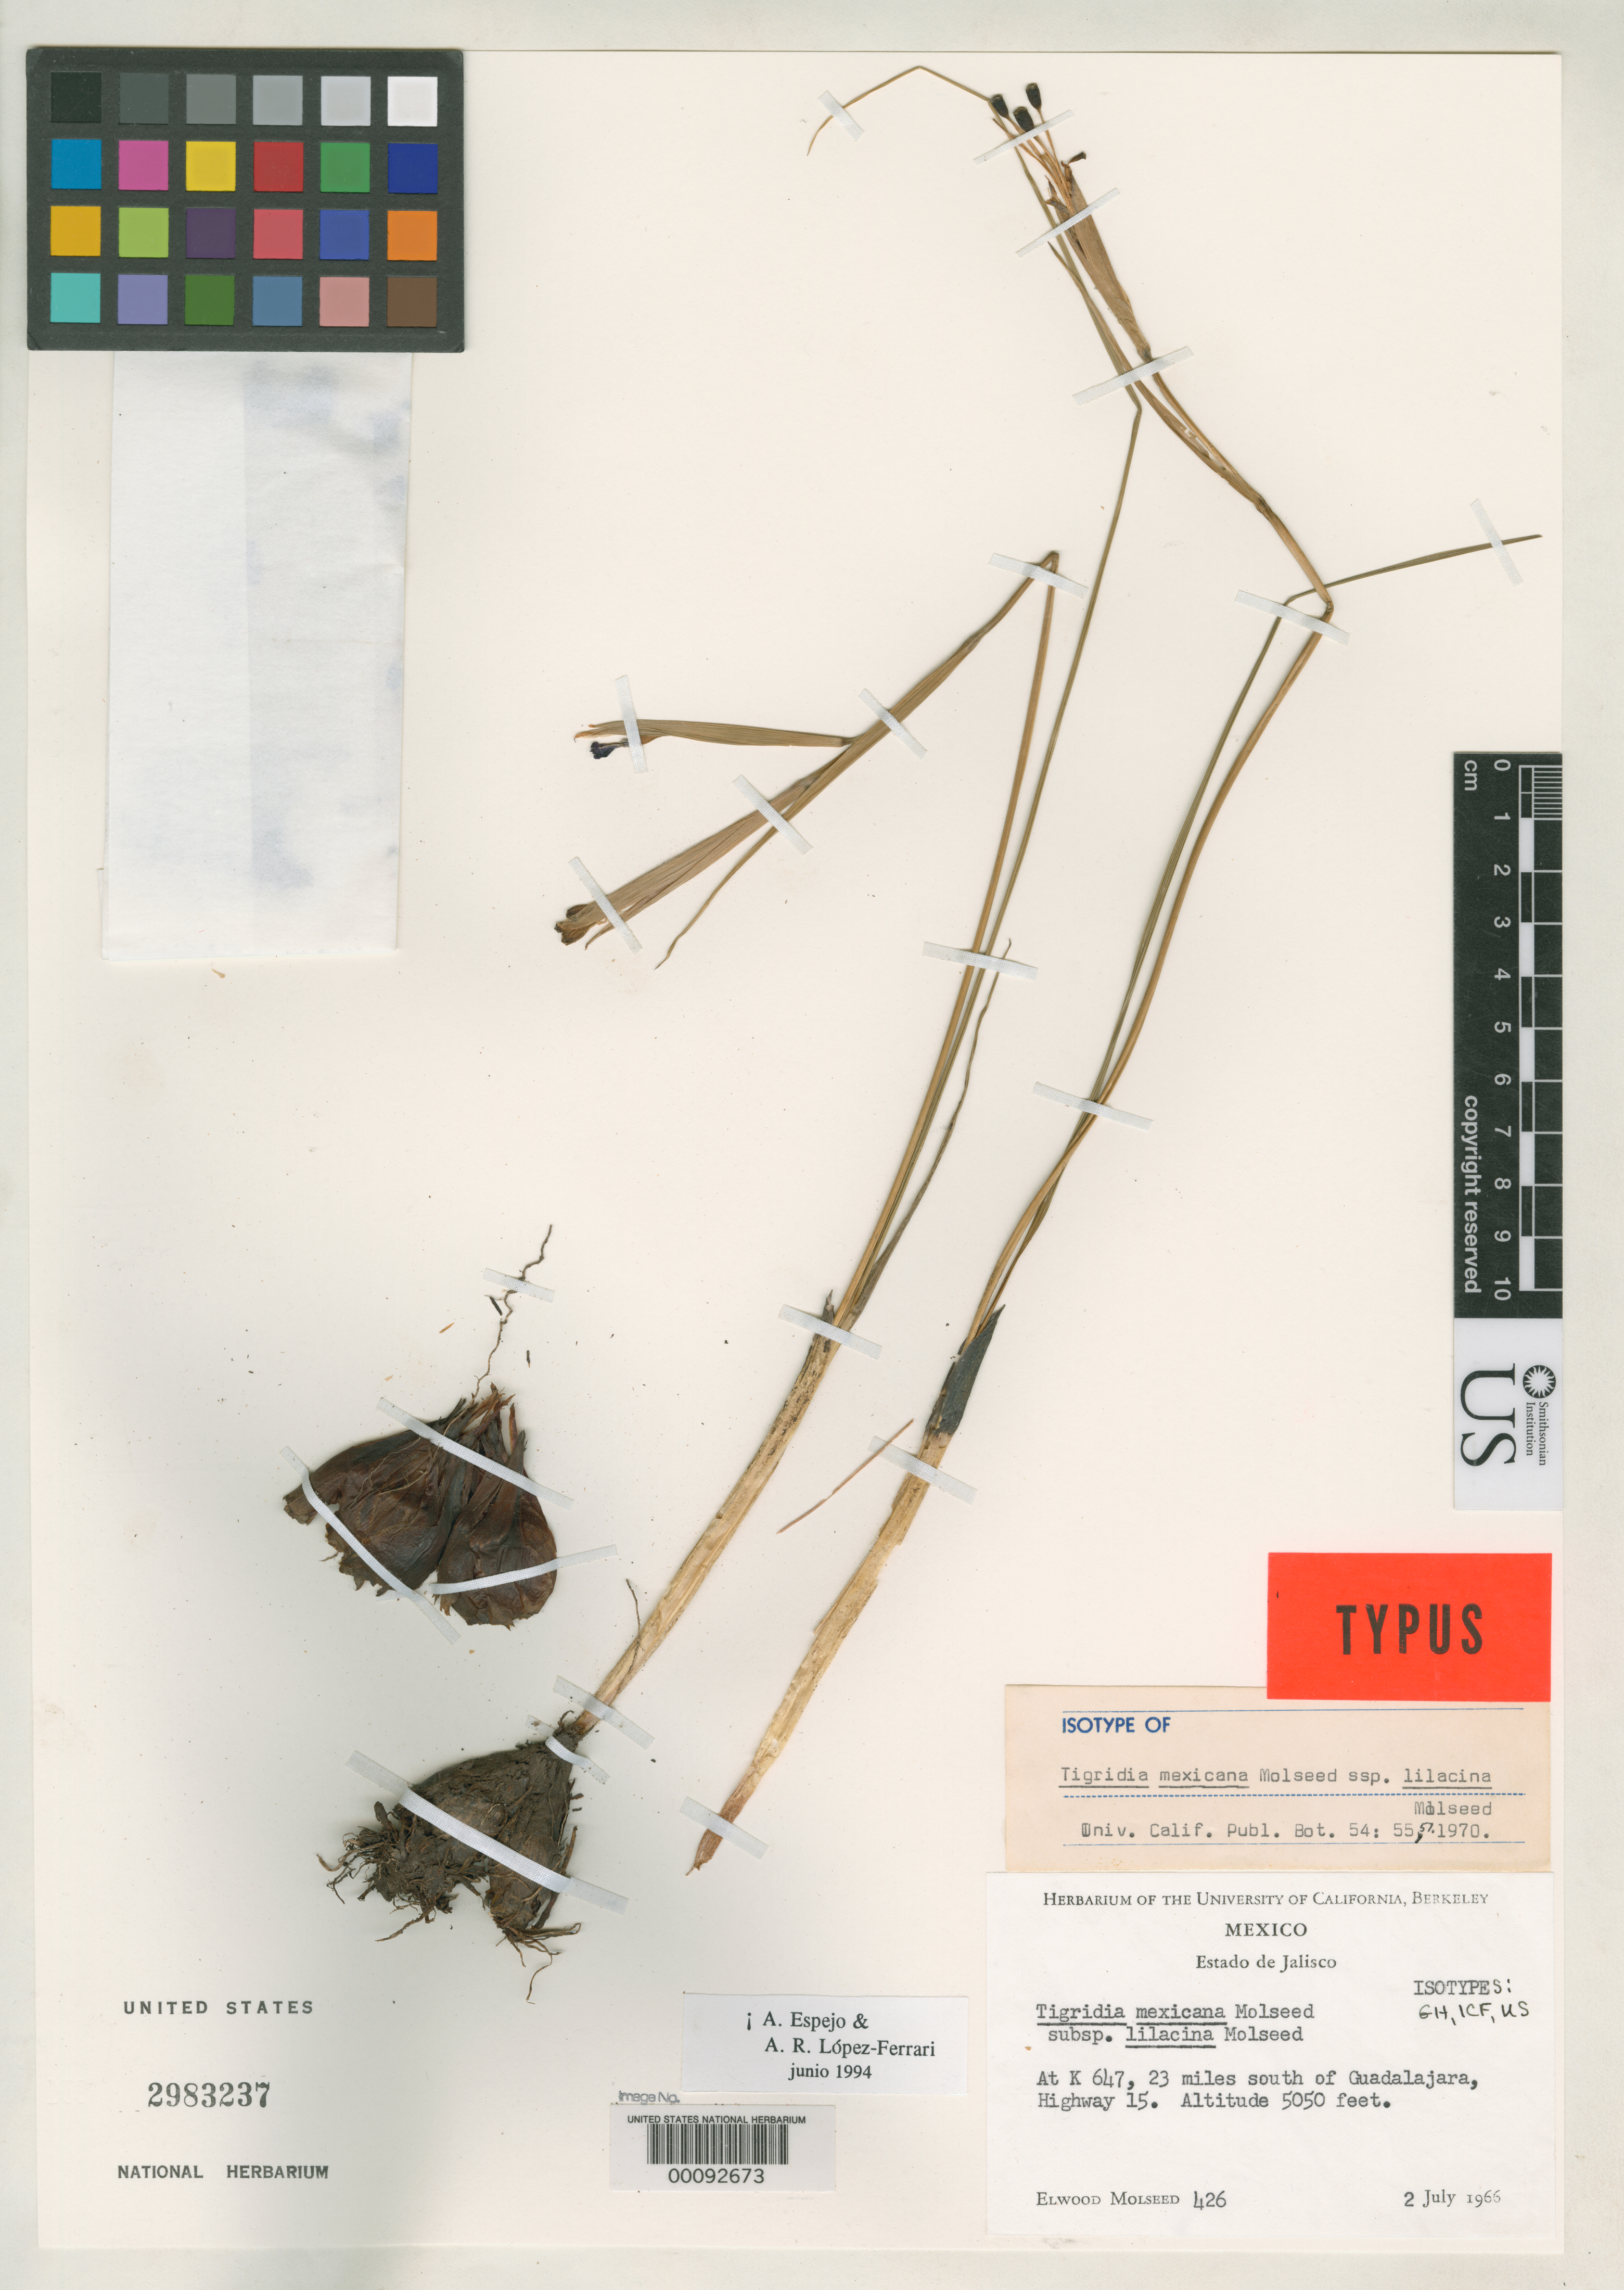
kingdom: Plantae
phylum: Tracheophyta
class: Liliopsida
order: Asparagales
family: Iridaceae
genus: Tigridia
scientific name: Tigridia mexicana subsp. lilacina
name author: Molseed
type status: Isotype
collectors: E. W. Molseed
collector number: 426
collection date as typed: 02 Jul 1966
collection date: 1966-07-02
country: Mexico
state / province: Jalisco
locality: At K 647, 23 mi. S of Guadalajara, highway 5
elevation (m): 1539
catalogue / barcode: US 2983237